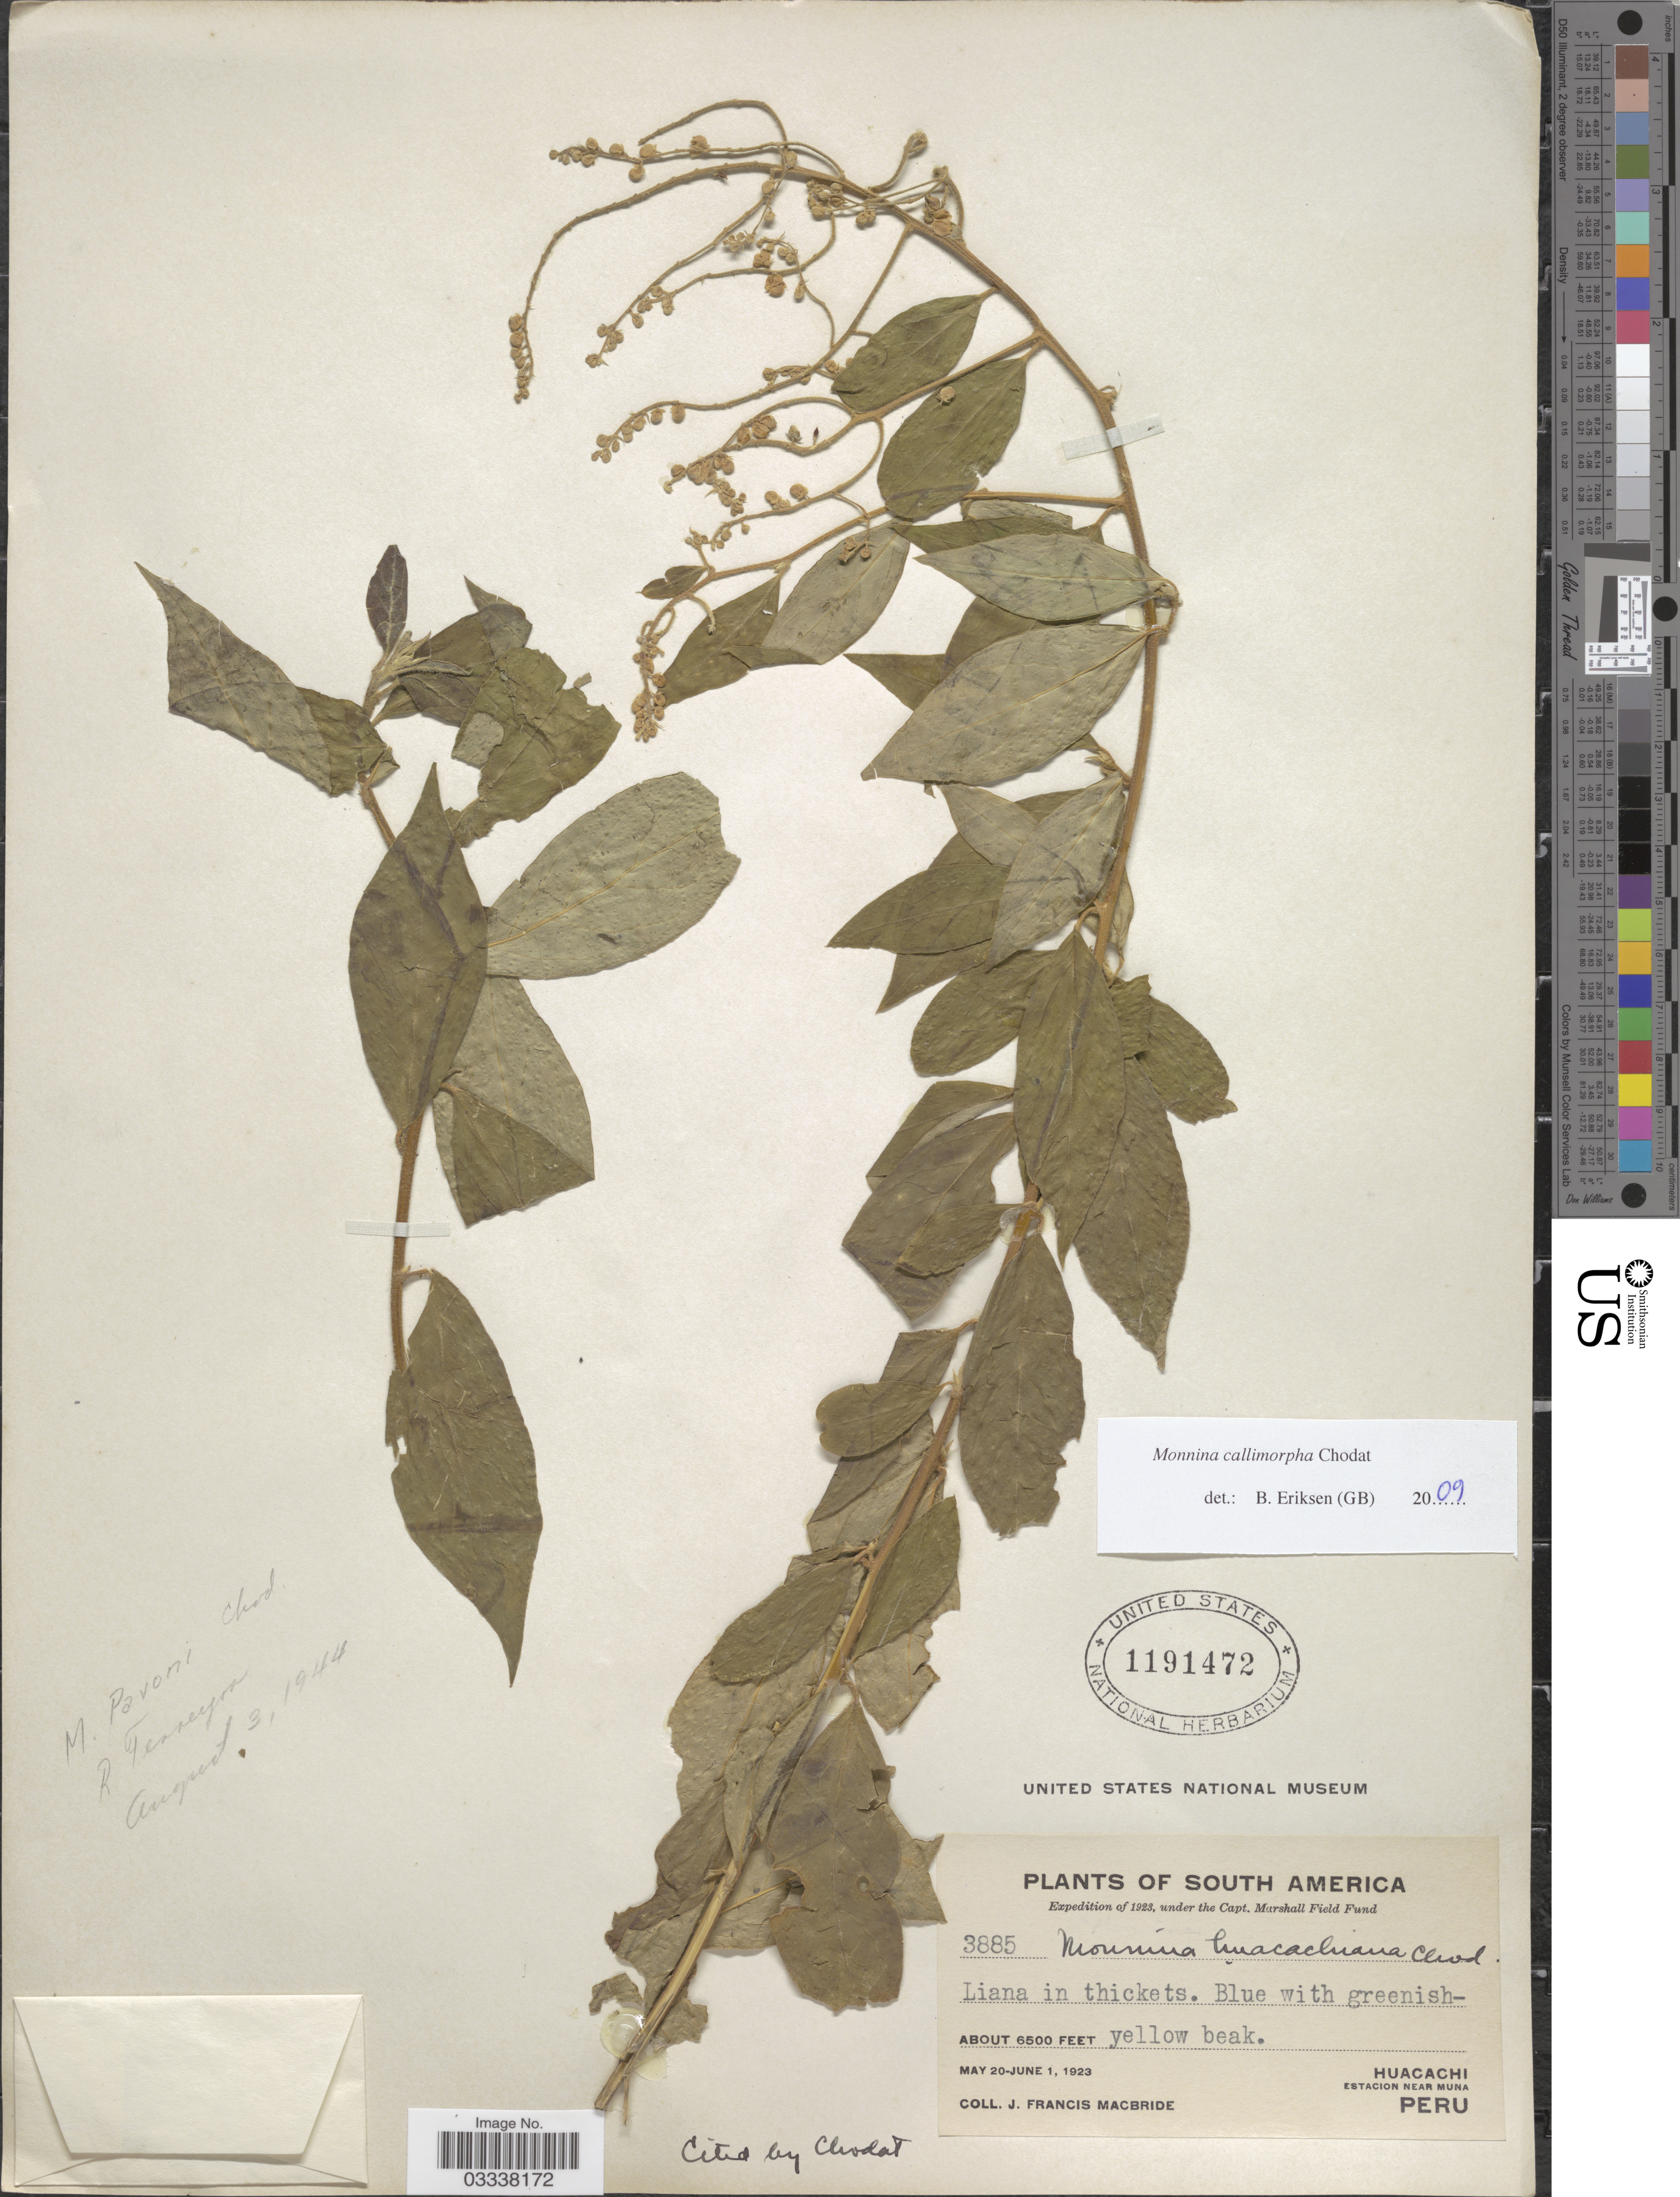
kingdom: Plantae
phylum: Tracheophyta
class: Magnoliopsida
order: Fabales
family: Polygalaceae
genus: Monnina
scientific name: Monnina callimorpha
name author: Chodat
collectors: J. F. Macbride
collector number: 3885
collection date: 1923-05-20/1923-06-01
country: Peru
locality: Huacachi. Estacion near Muna.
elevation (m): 1981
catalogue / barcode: US 1191472